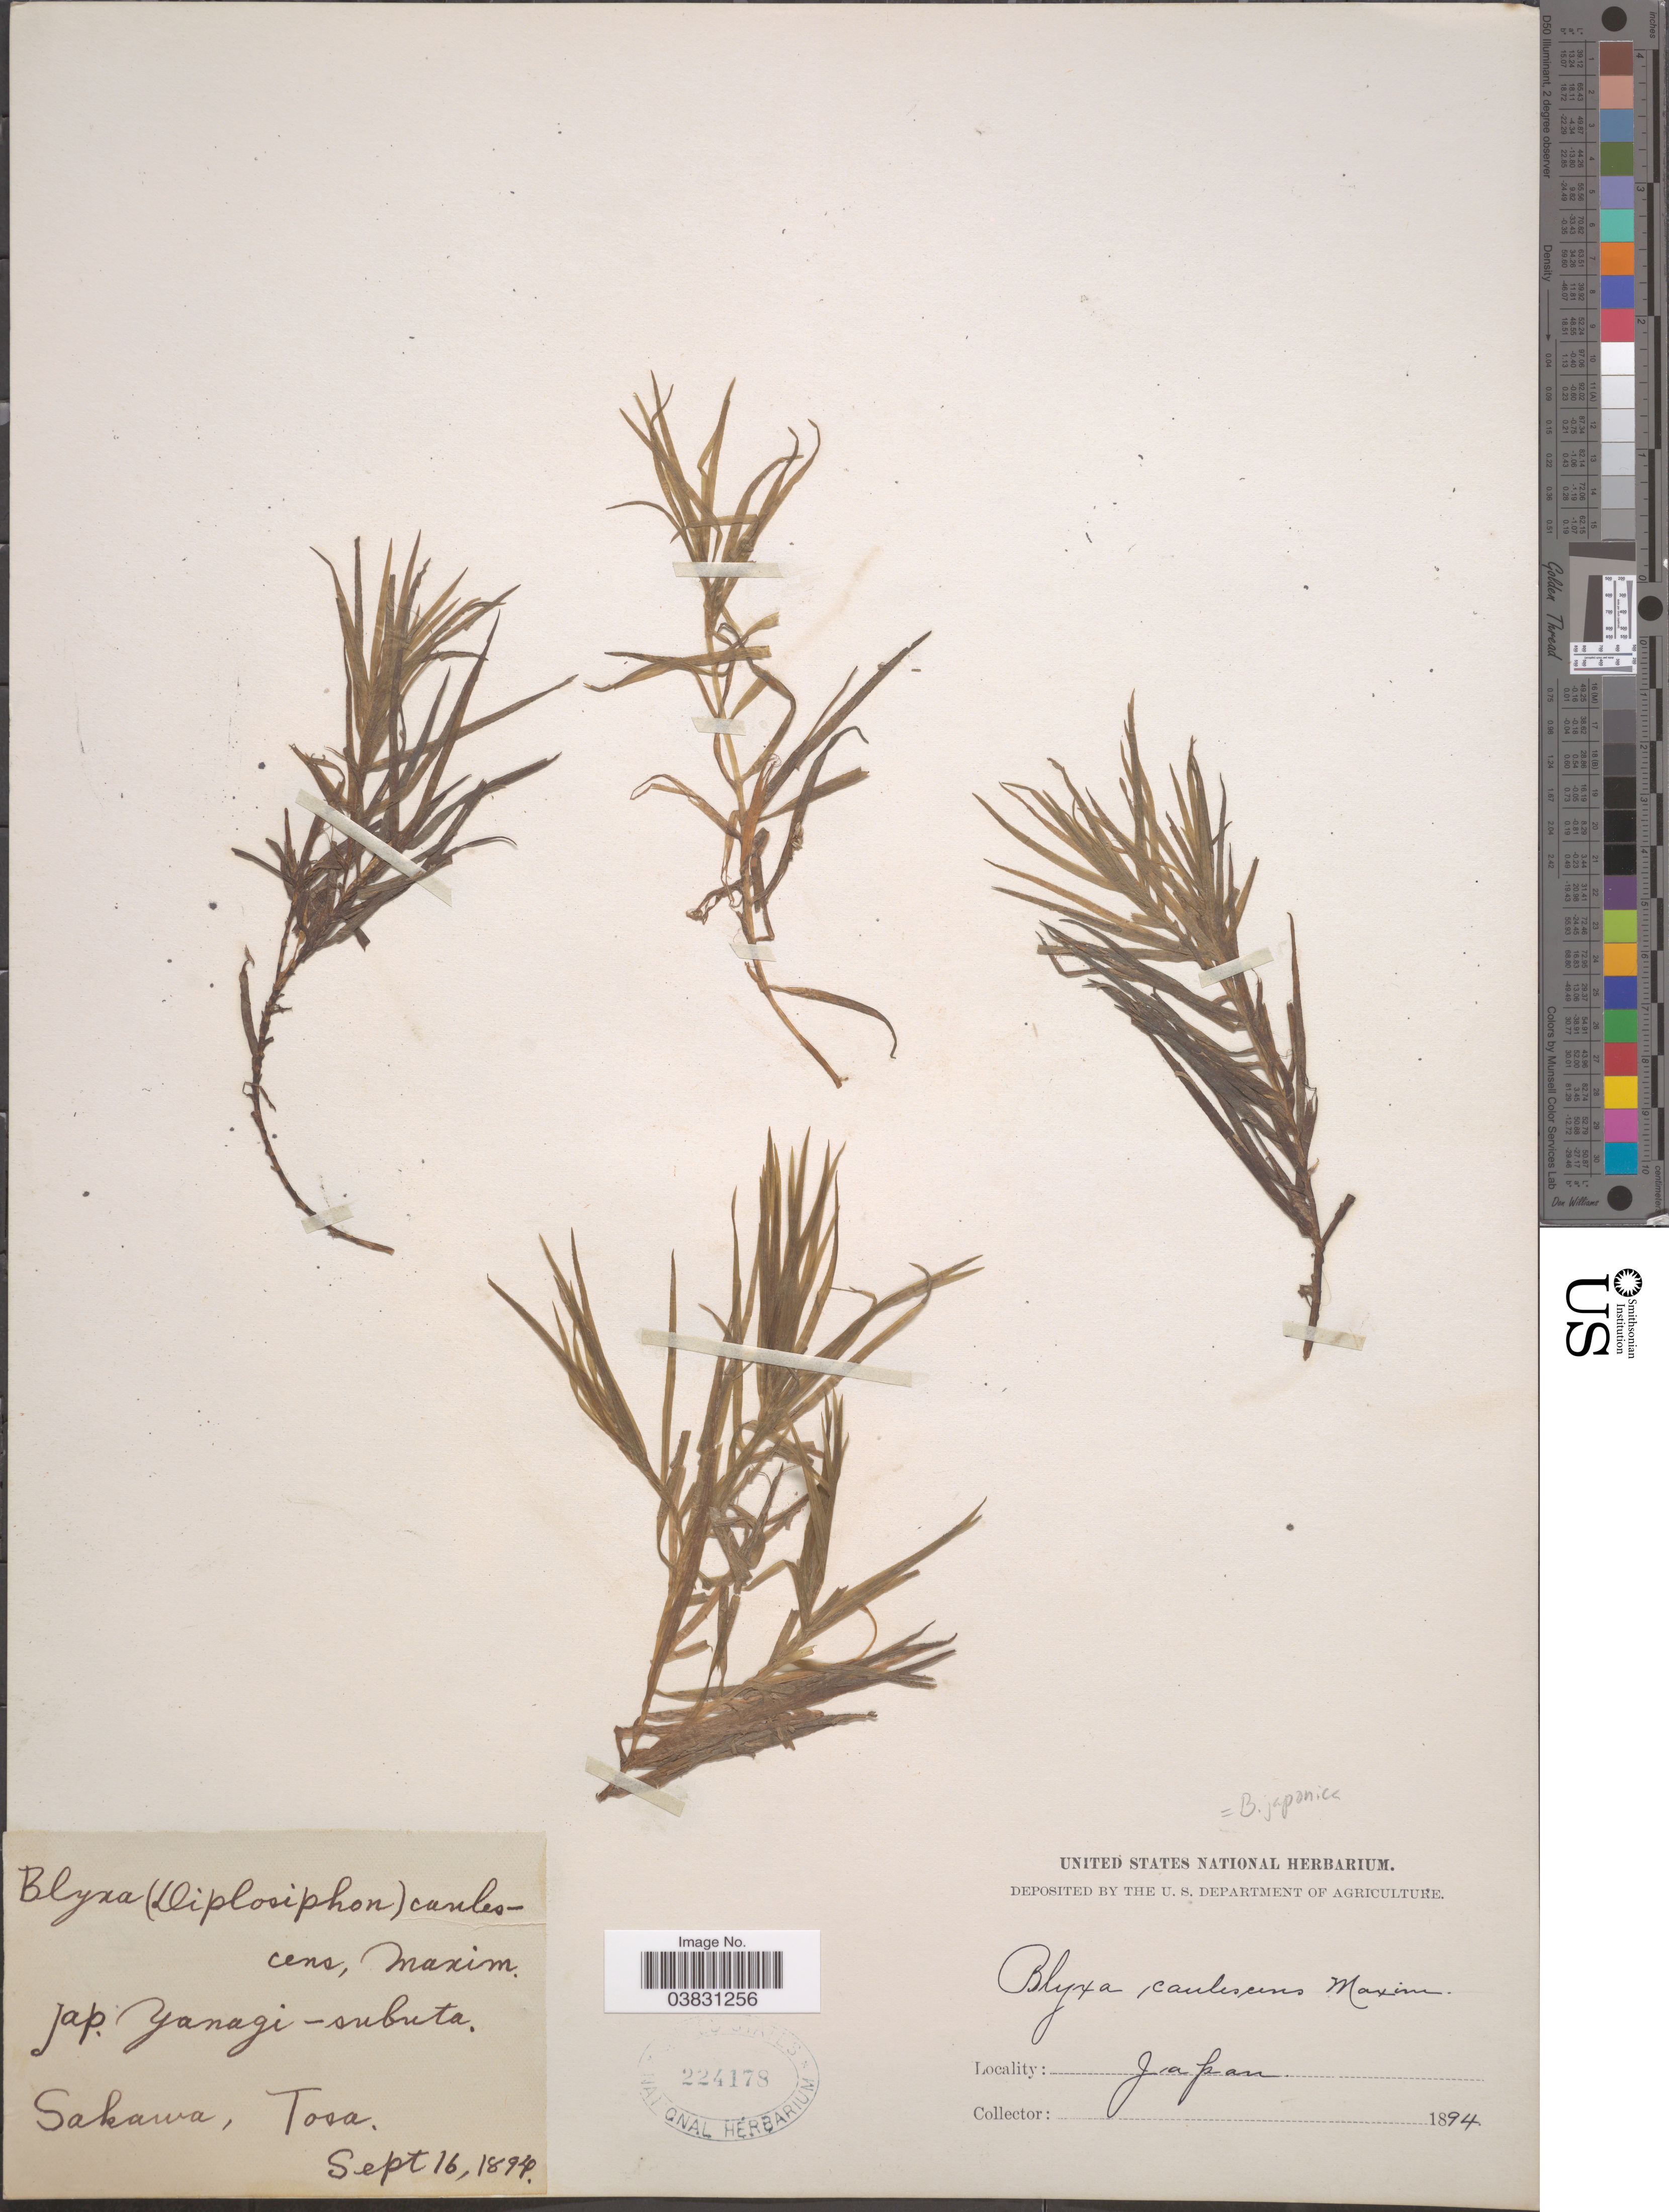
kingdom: Plantae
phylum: Tracheophyta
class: Liliopsida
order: Alismatales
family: Hydrocharitaceae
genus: Blyxa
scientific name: Blyxa japonica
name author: Maxim. et al.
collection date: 1894-09-16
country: Japan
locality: Sakawa, Tosa.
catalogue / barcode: US 224178